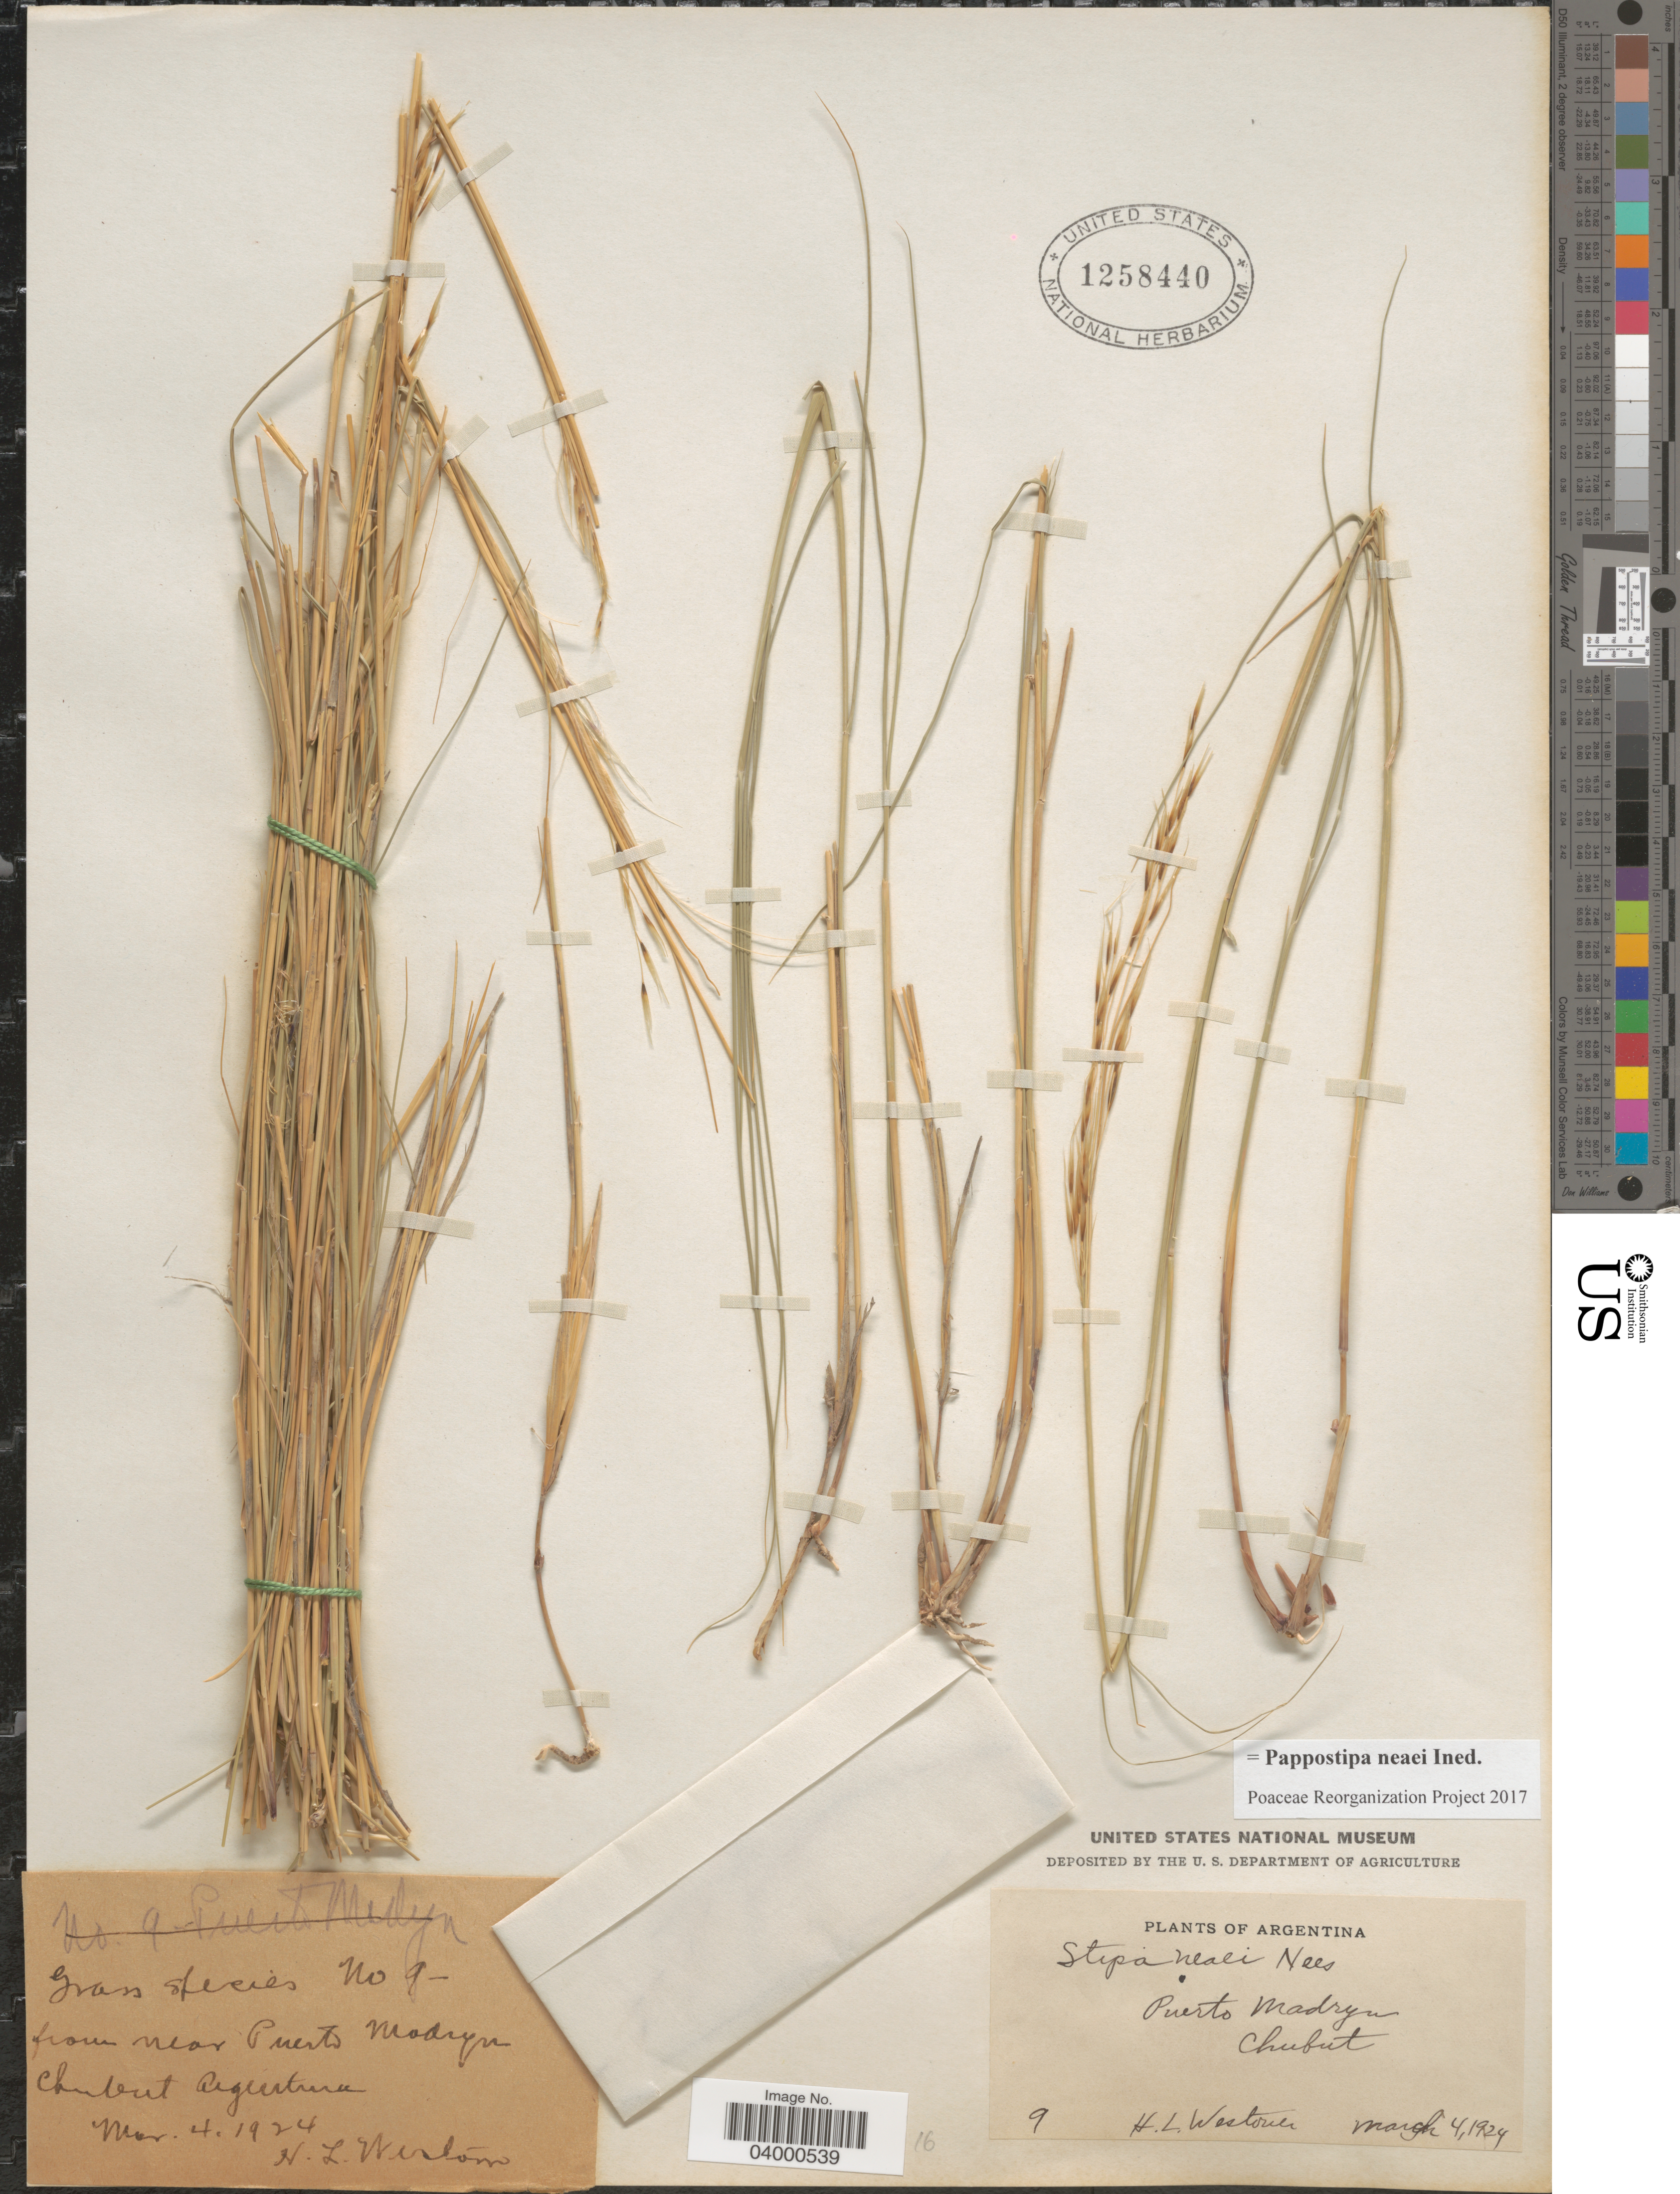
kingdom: Plantae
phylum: Tracheophyta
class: Liliopsida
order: Poales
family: Poaceae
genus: Pappostipa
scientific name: Pappostipa neaei ined.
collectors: H. Westover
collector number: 9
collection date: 1924-03-04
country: Argentina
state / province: Chubut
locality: Near Puerto Madryn.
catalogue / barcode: US 1258440